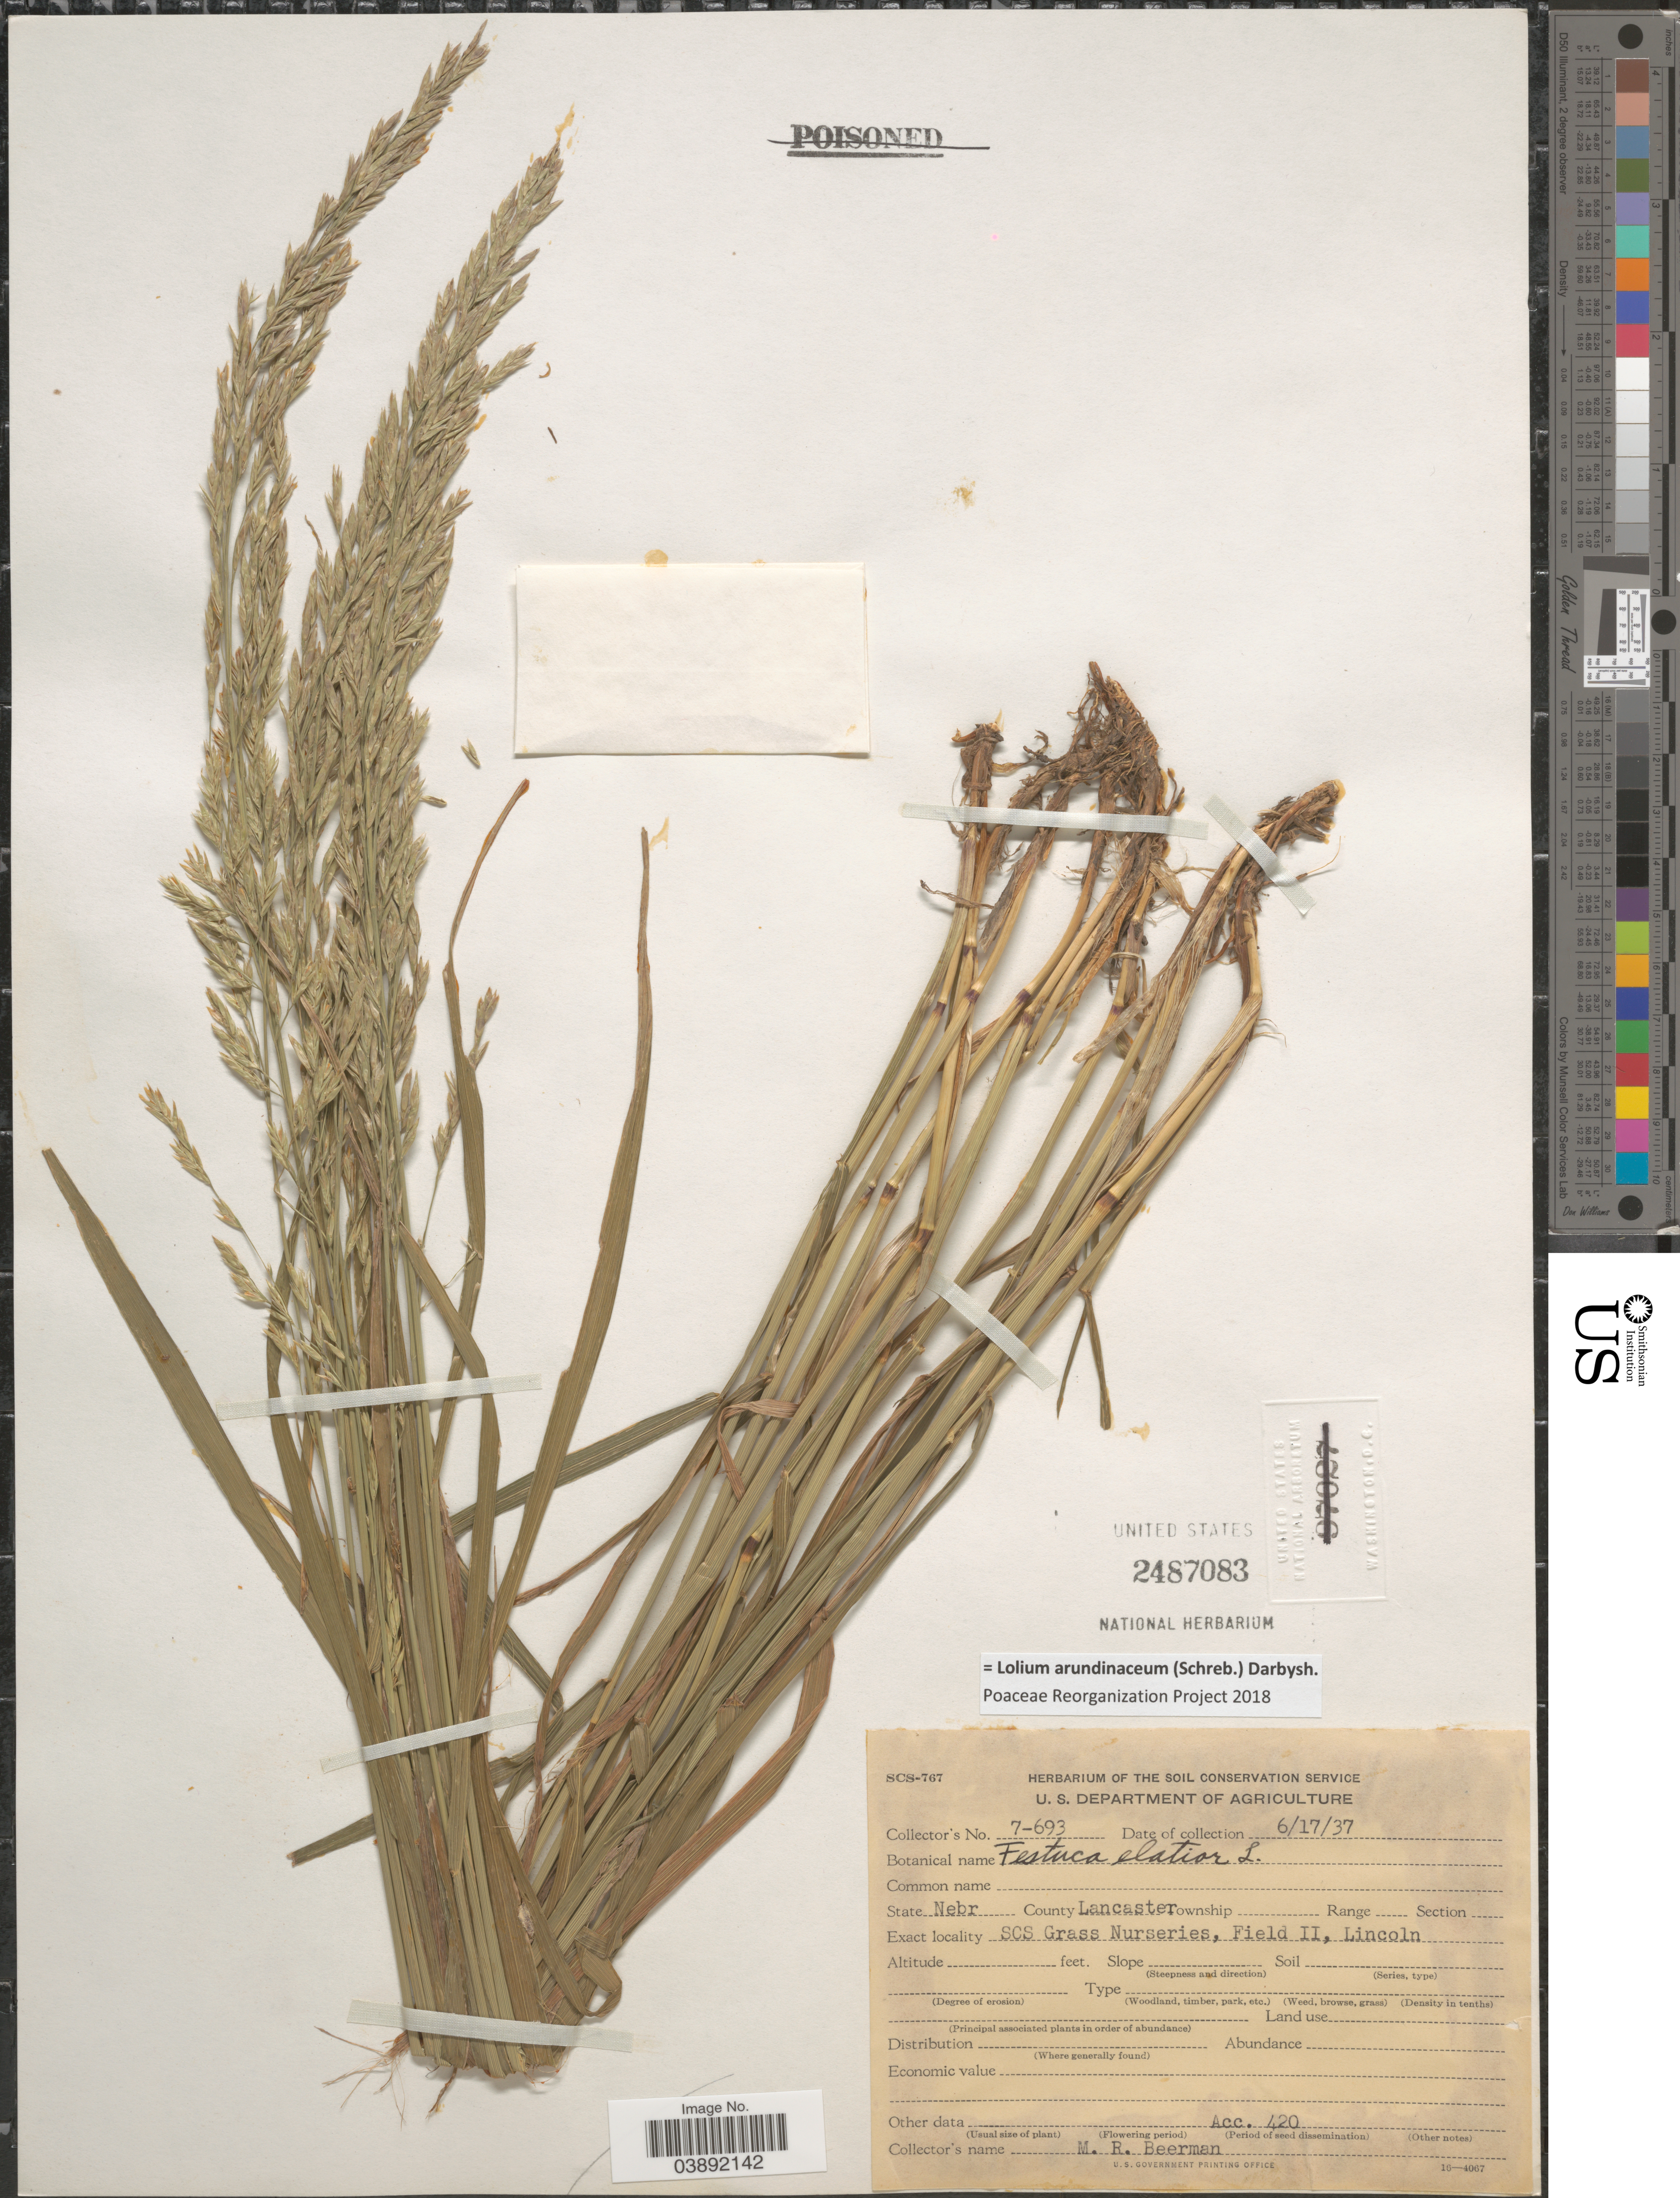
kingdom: Plantae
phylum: Tracheophyta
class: Liliopsida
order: Poales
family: Poaceae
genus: Lolium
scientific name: Lolium arundinaceum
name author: (Schreb.) Darbysh.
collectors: M. Beerman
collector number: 7-693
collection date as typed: Transcribed d/m/y: 17/6/37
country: United States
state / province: Nebraska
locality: County Lancaster. SCS Grass Nurseries, Field II, Lincoln.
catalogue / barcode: US 2487083